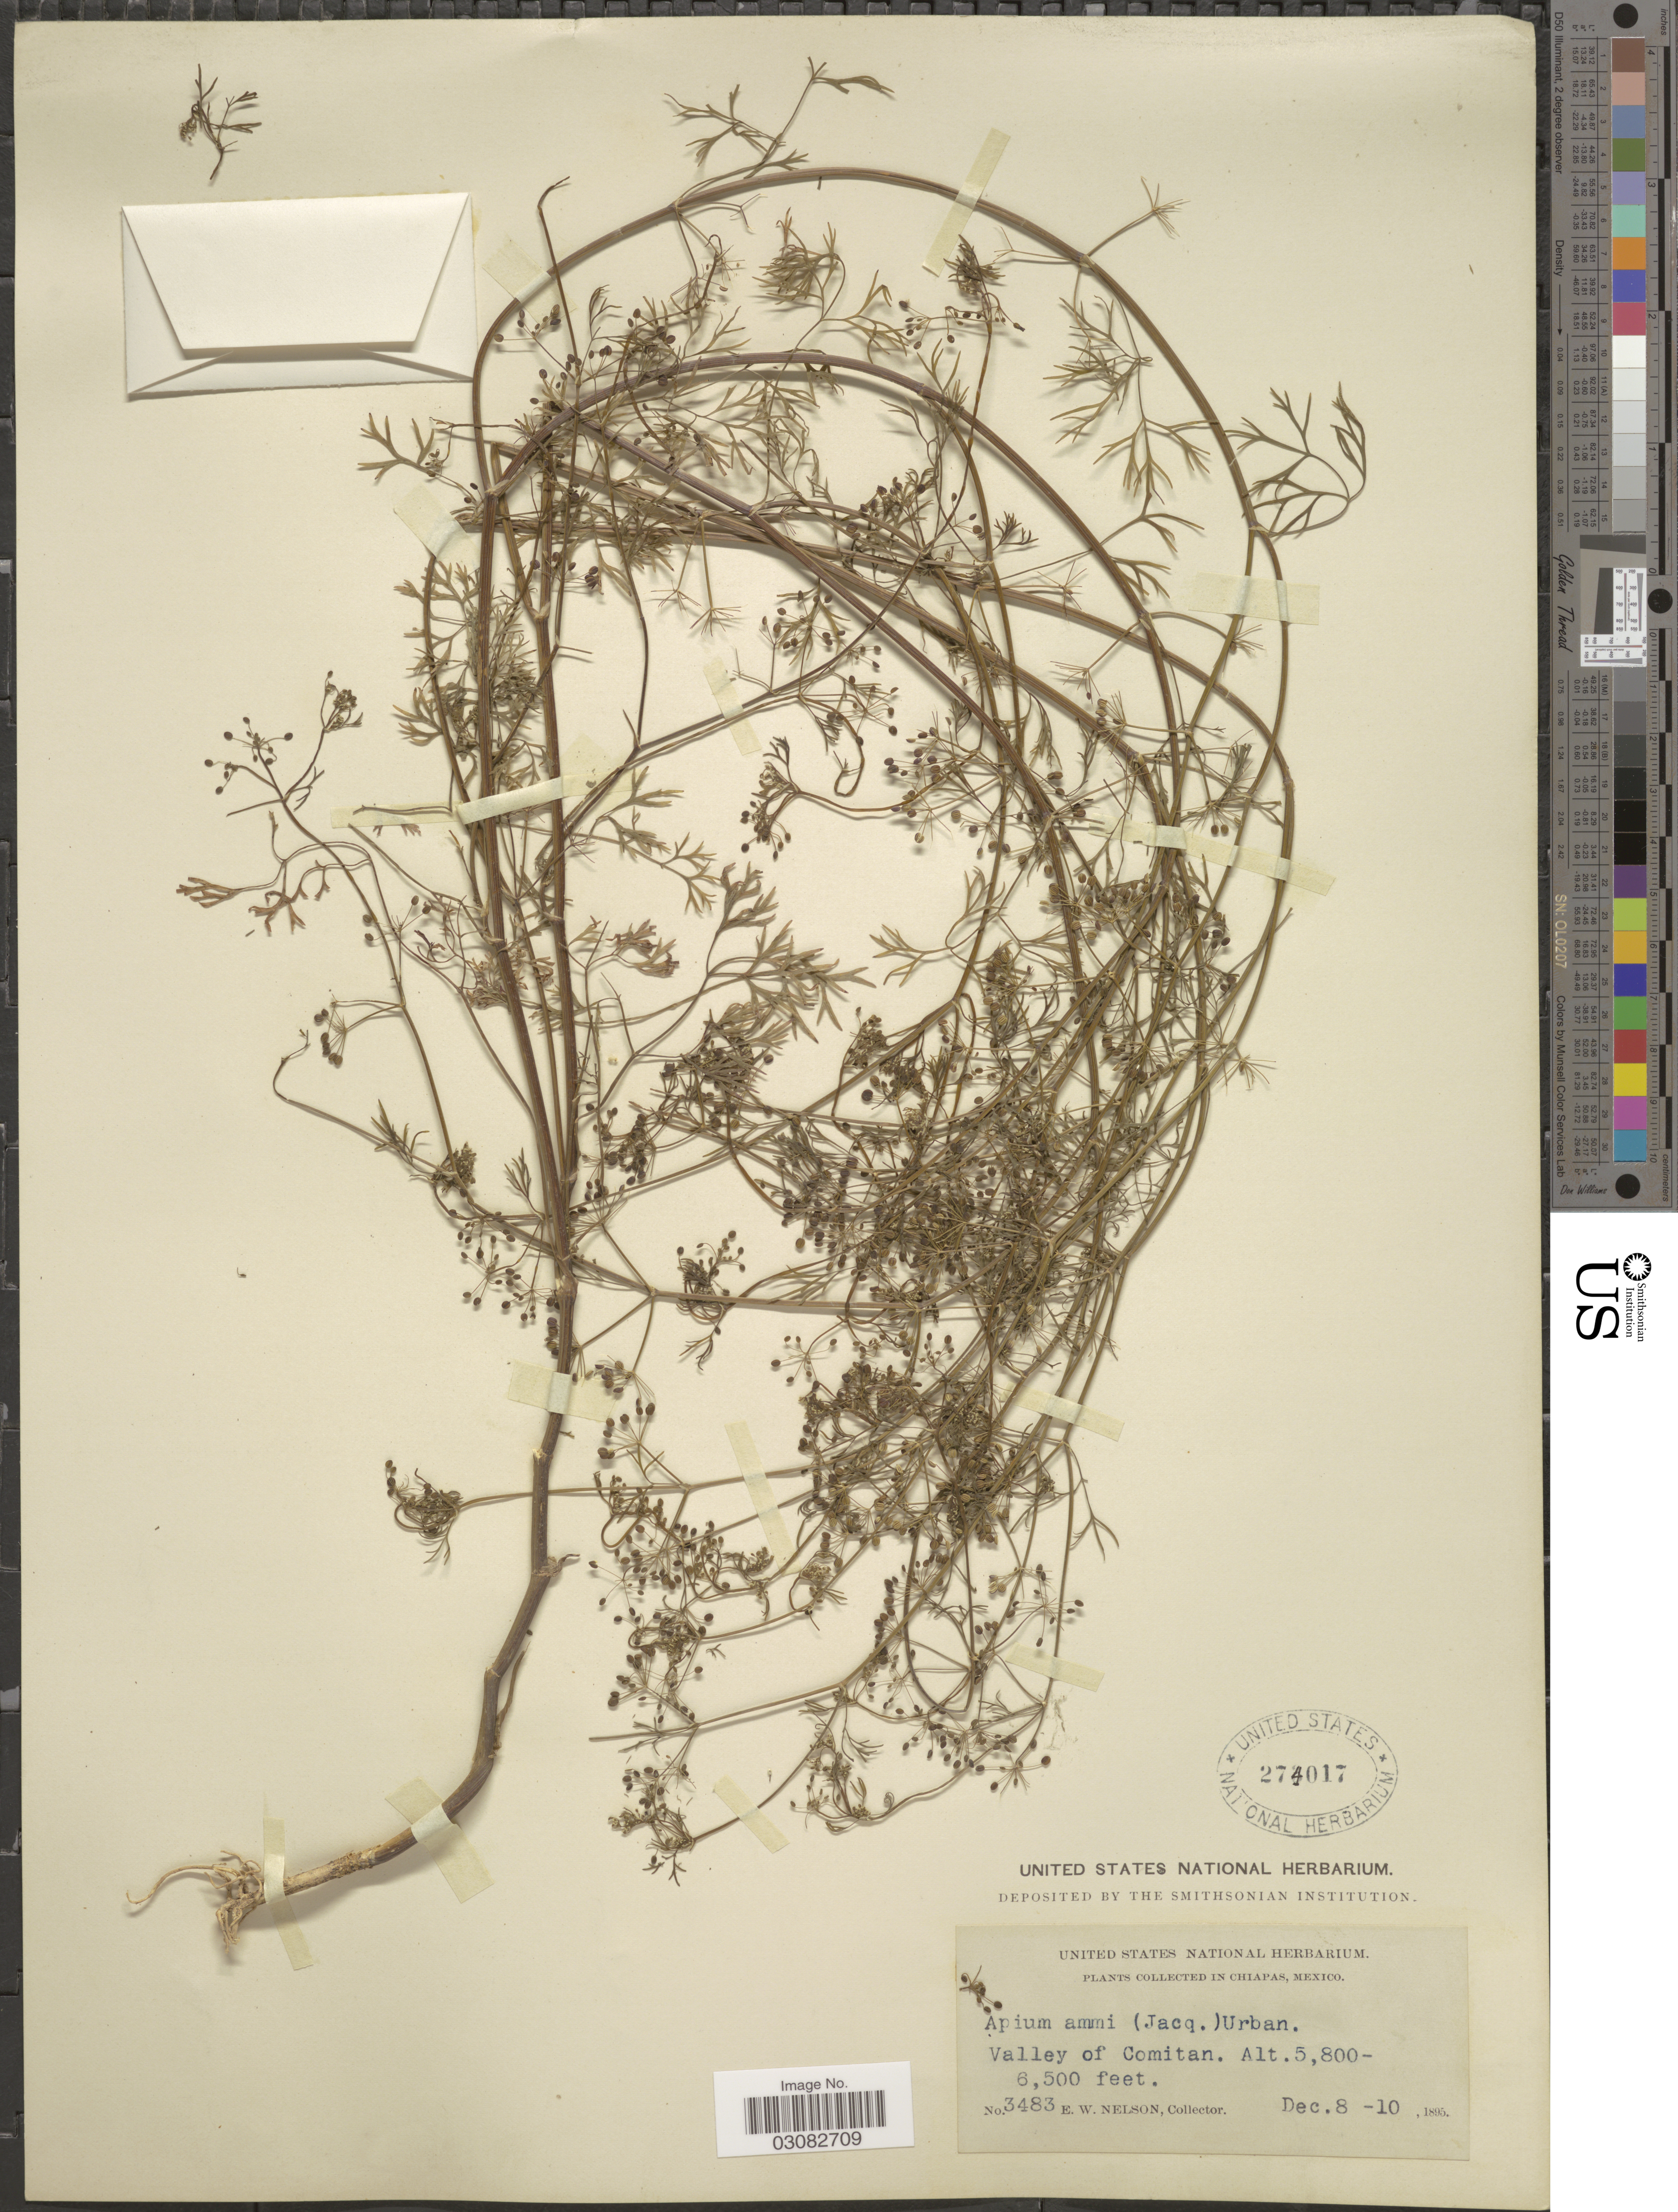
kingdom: Plantae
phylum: Tracheophyta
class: Magnoliopsida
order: Apiales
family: Apiaceae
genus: Apium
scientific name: Apium ammi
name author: (Jacq.) Urb.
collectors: E. W. Nelson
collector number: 3483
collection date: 1895-12-08/1895-12-10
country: Mexico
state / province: Chiapas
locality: Valley of Comitan.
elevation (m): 1768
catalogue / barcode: US 274017